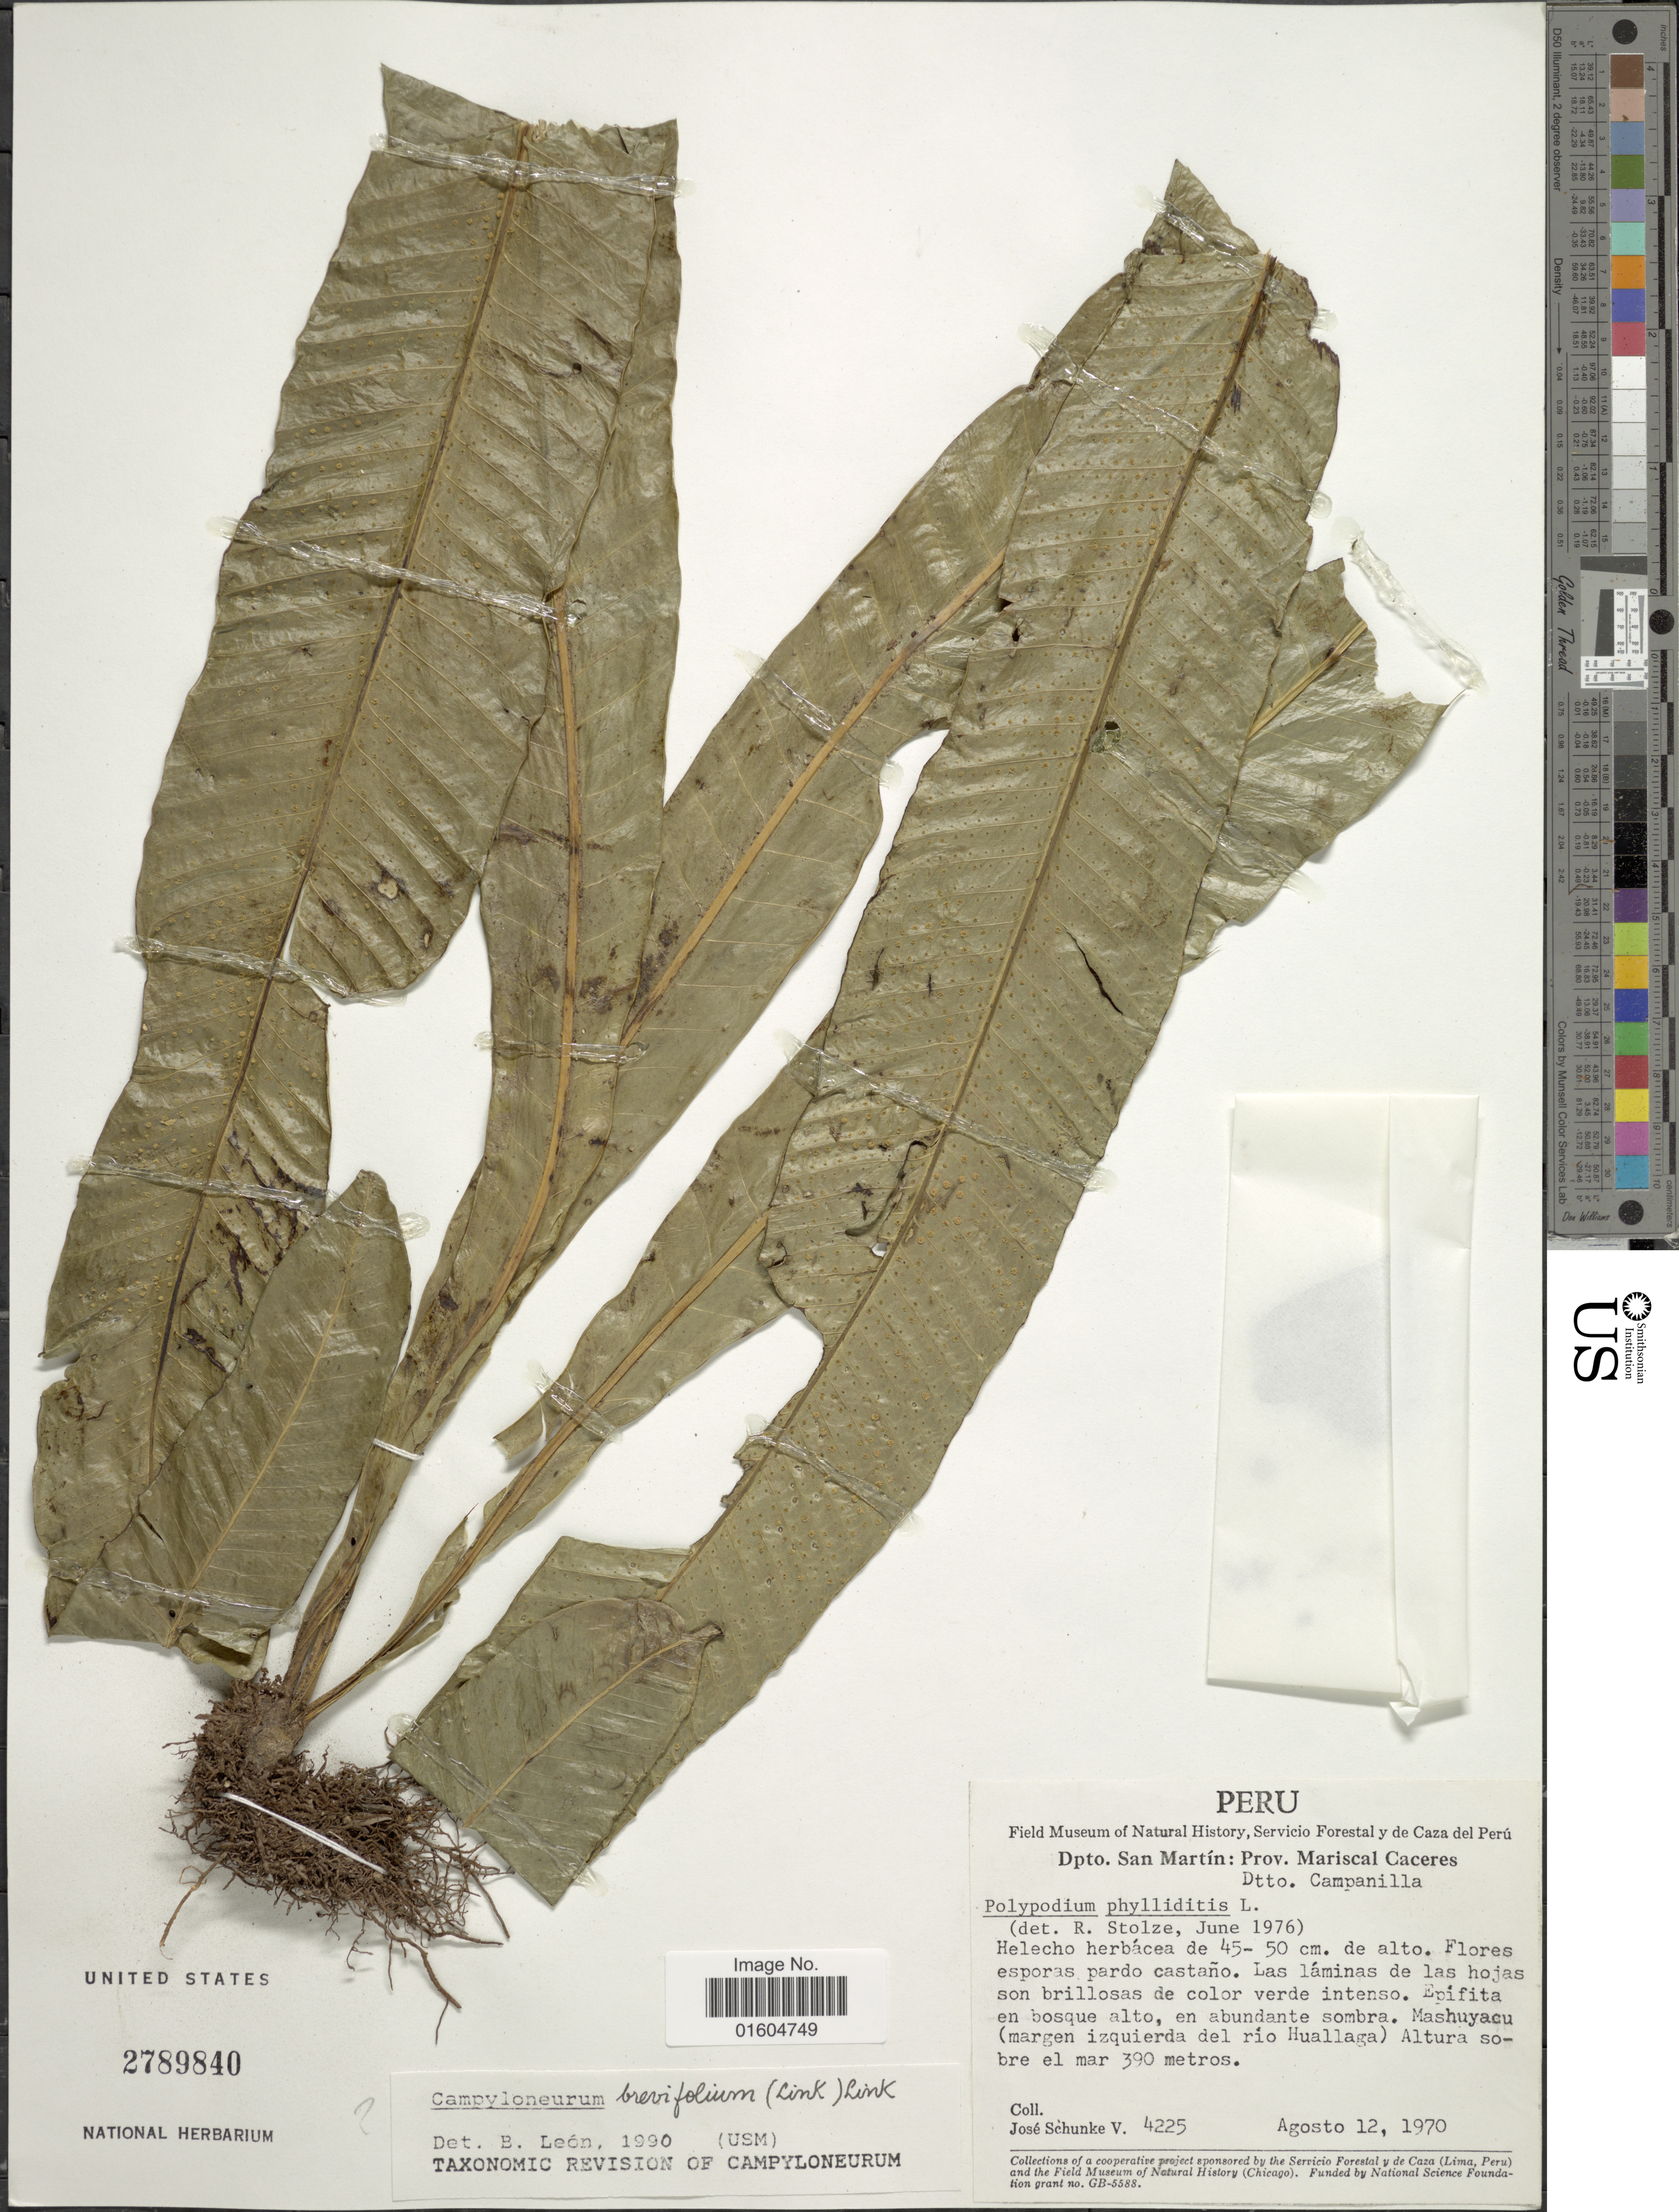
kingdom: Plantae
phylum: Tracheophyta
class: Polypodiopsida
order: Polypodiales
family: Polypodiaceae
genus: Campyloneurum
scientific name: Campyloneurum phyllitidis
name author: (L.) C. Presl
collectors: J. Schunke Vigo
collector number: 4225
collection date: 1970-08-12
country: Peru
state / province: San Martín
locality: Peru. Dpto. San Martin: Prov. Mariscal Caceres. Dtto. Campanilla. Helecho herbacea de 45-50 cm. de lato. Flores esporas pardo castaño. Las laminas de las hojas son brillosas de color verde intenseo. Epifita en bosque alto, en abundante sombra. Mashuyacu (margen izquerda del rio Huallaga)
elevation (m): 390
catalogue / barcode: US 2789840